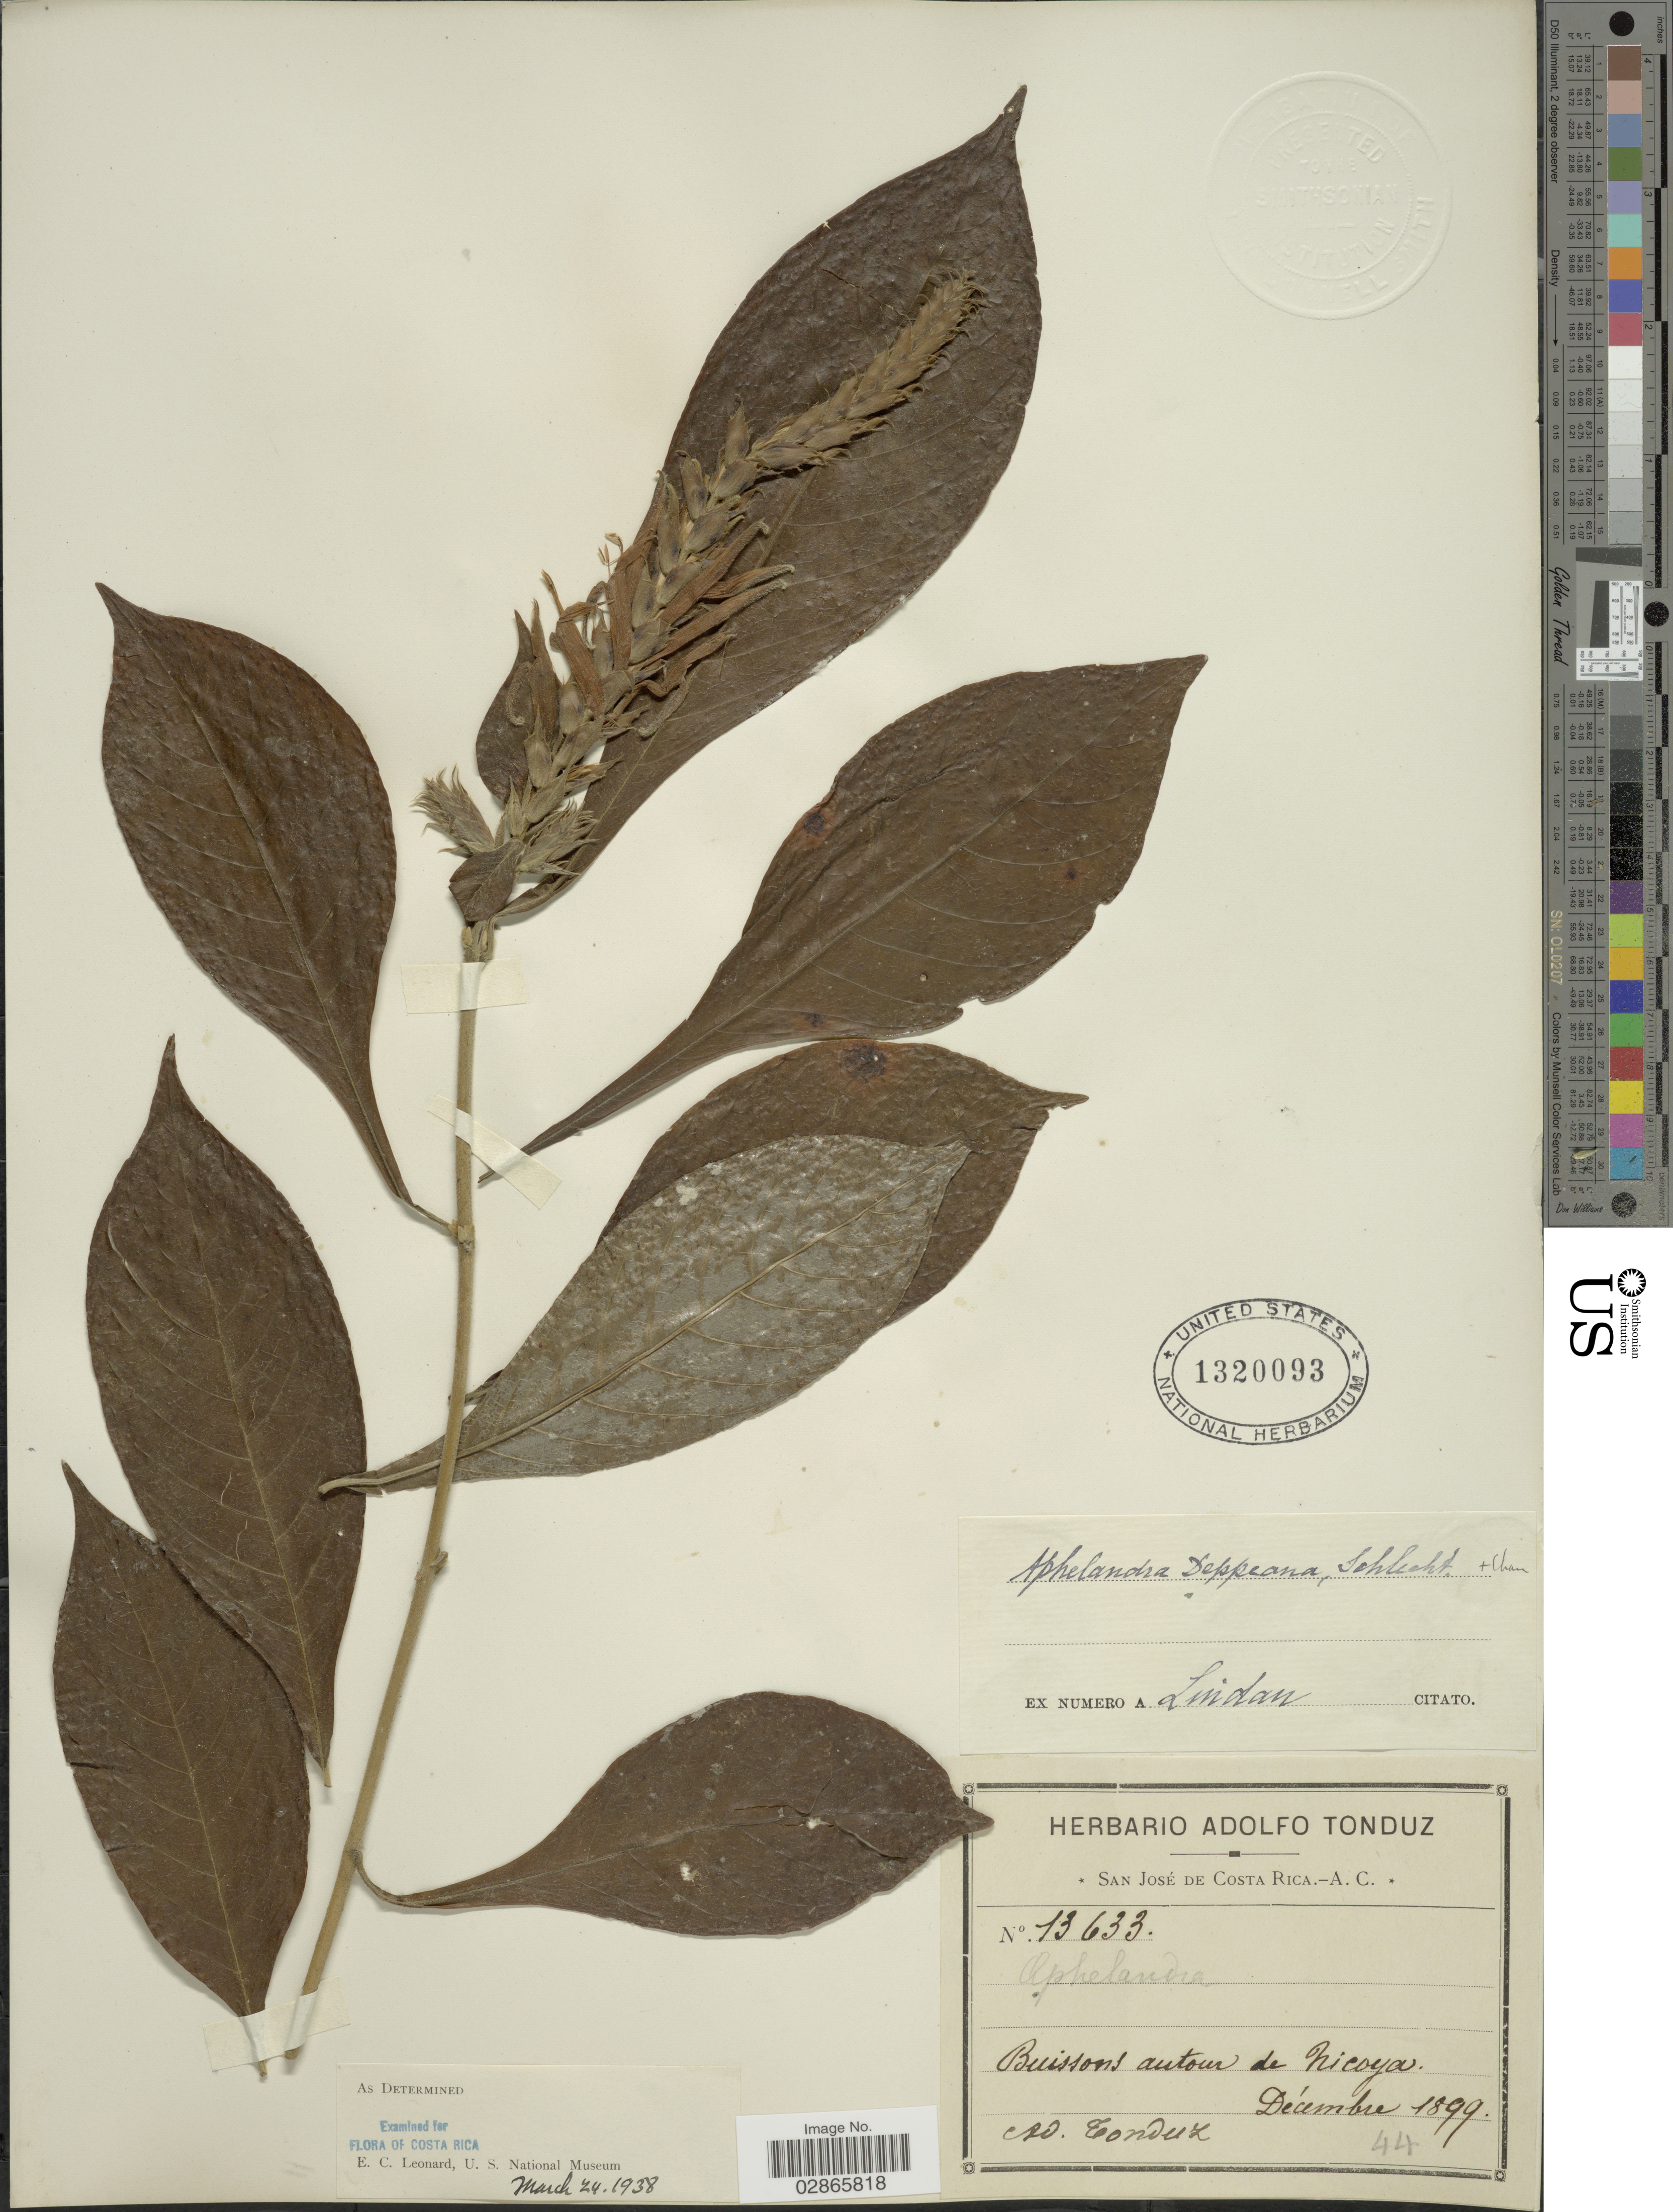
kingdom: Plantae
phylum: Tracheophyta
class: Magnoliopsida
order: Lamiales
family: Acanthaceae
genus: Aphelandra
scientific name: Aphelandra deppeana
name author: Schltdl. & Cham.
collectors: A. Tonduz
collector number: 13633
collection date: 1899-12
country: Costa Rica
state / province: San José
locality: Buissons autour de Ricoya.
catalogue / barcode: US 1320093